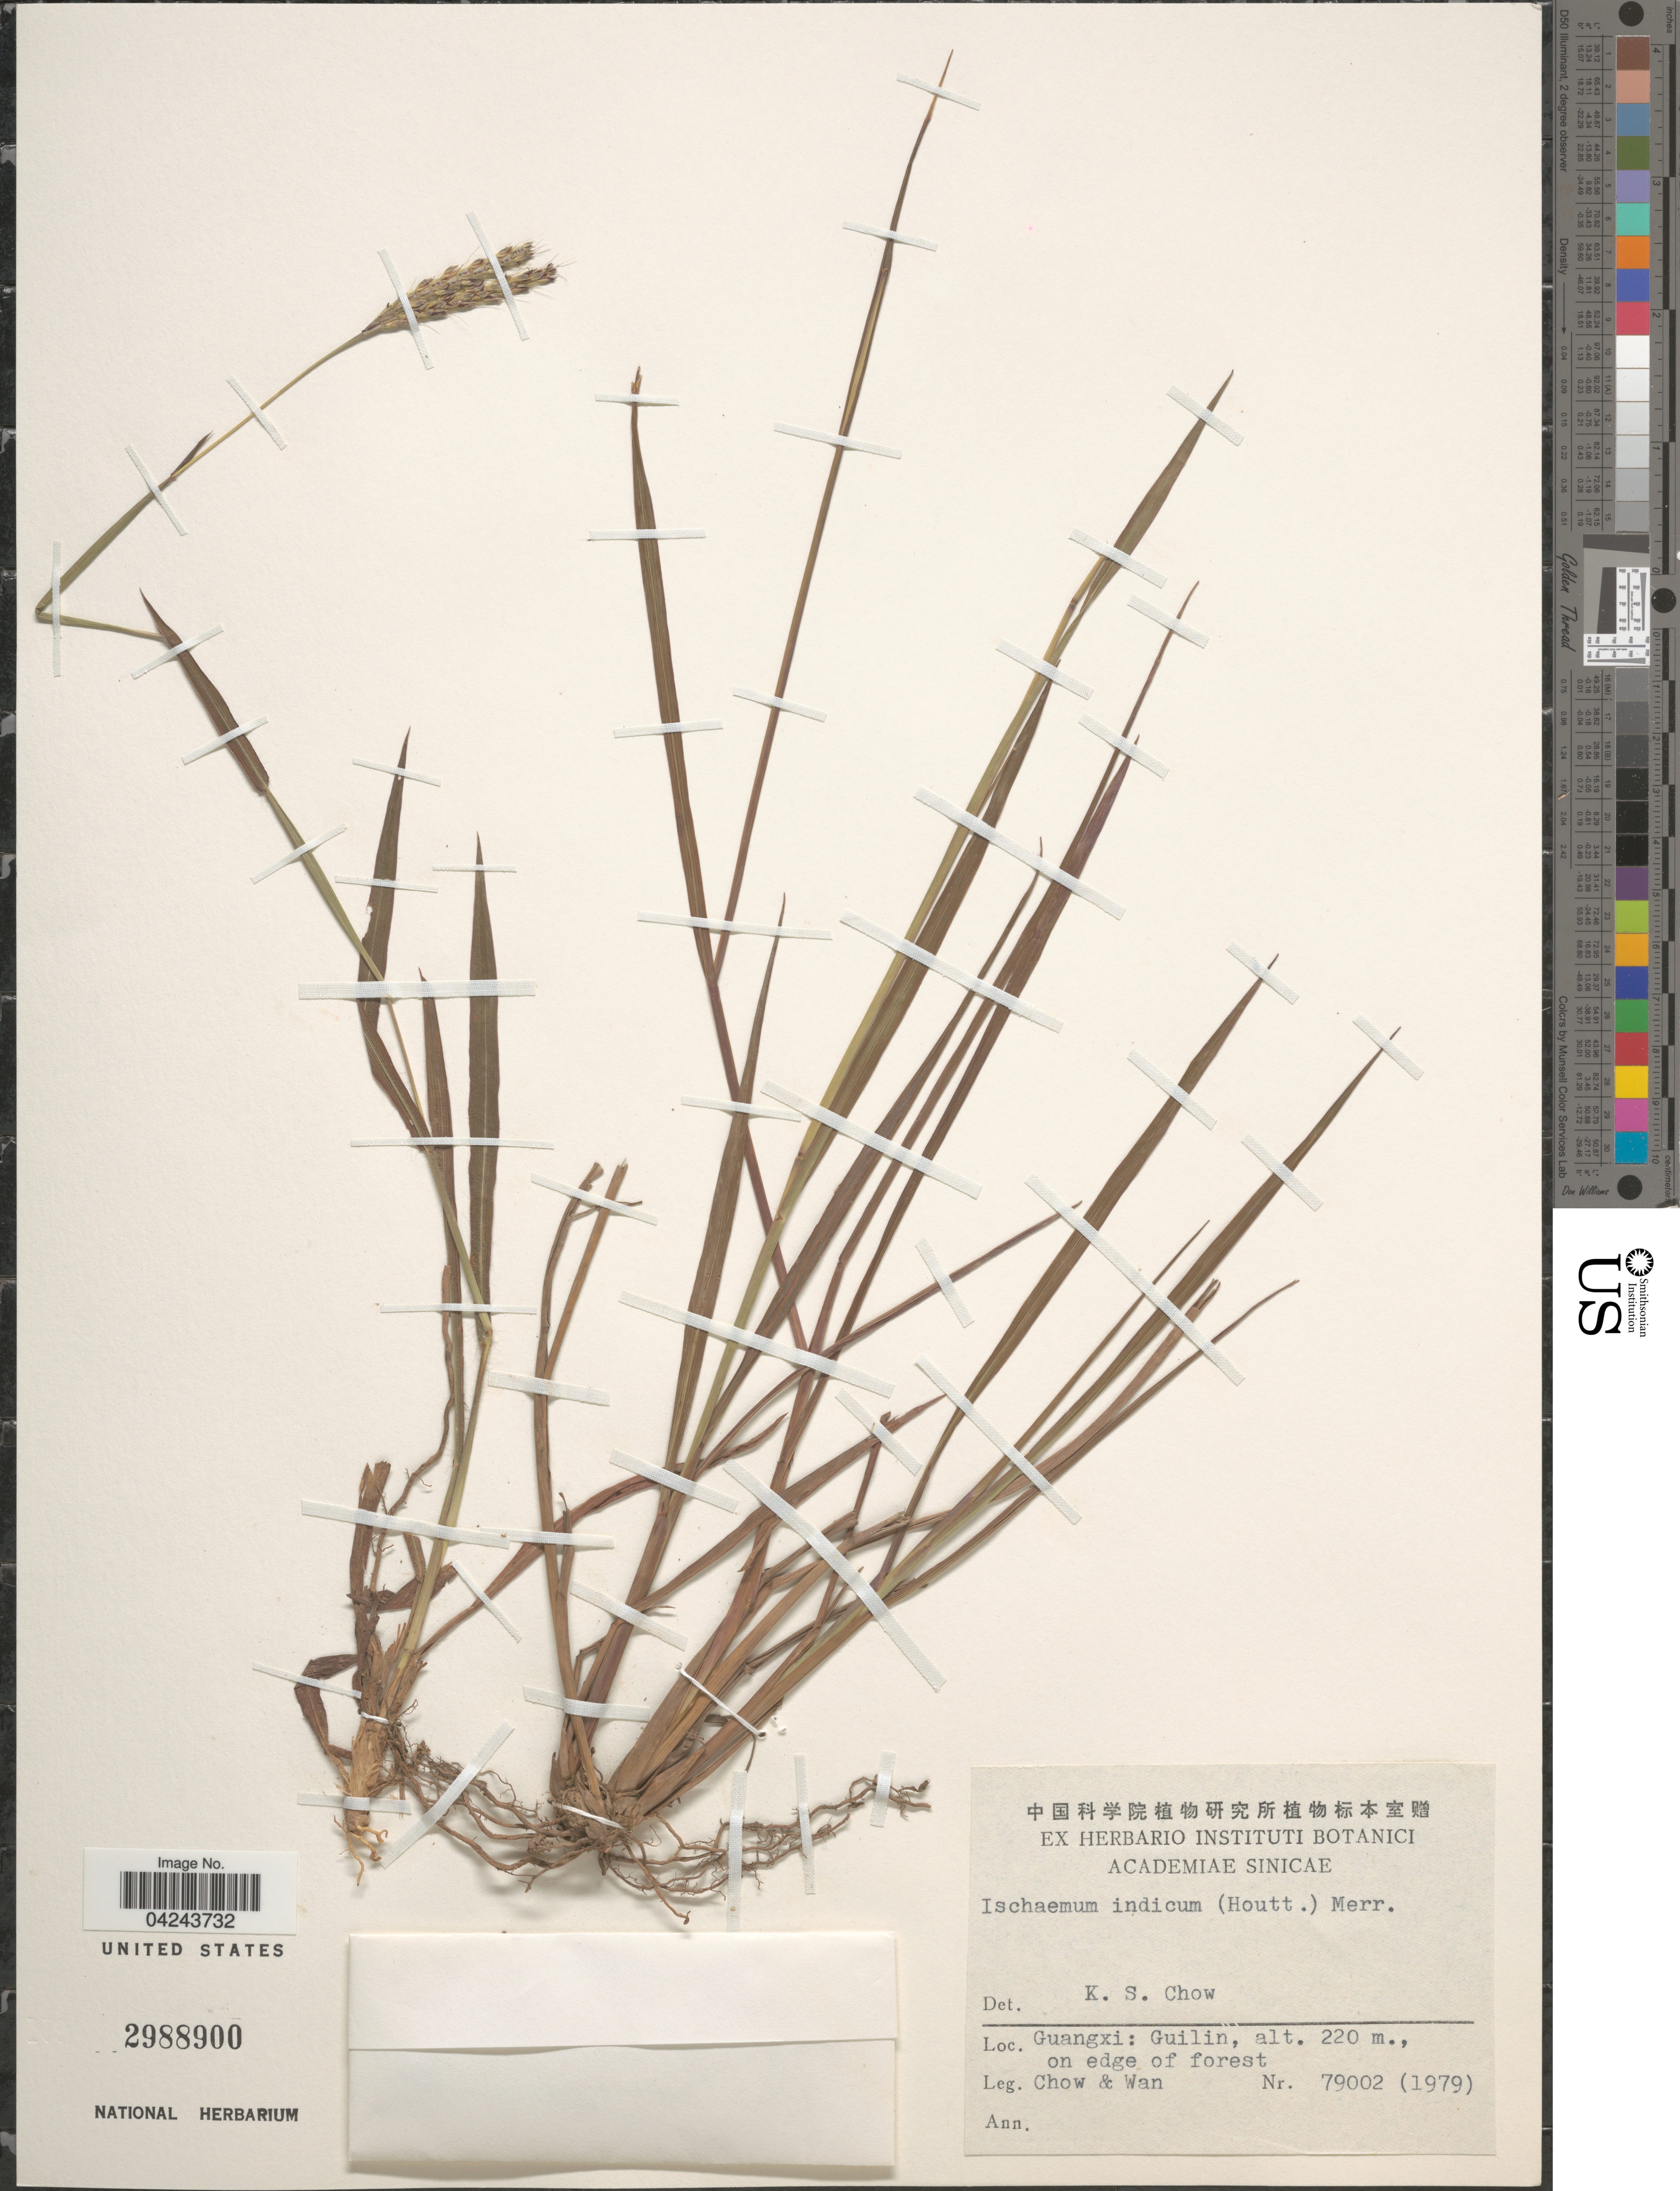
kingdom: Plantae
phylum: Tracheophyta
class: Liliopsida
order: Poales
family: Poaceae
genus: Ischaemum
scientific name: Ischaemum ciliare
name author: Retz.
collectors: Chow, -- & -. Wan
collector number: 19002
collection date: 1979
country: China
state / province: Guangxi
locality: Guilin.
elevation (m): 220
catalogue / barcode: US 2988900